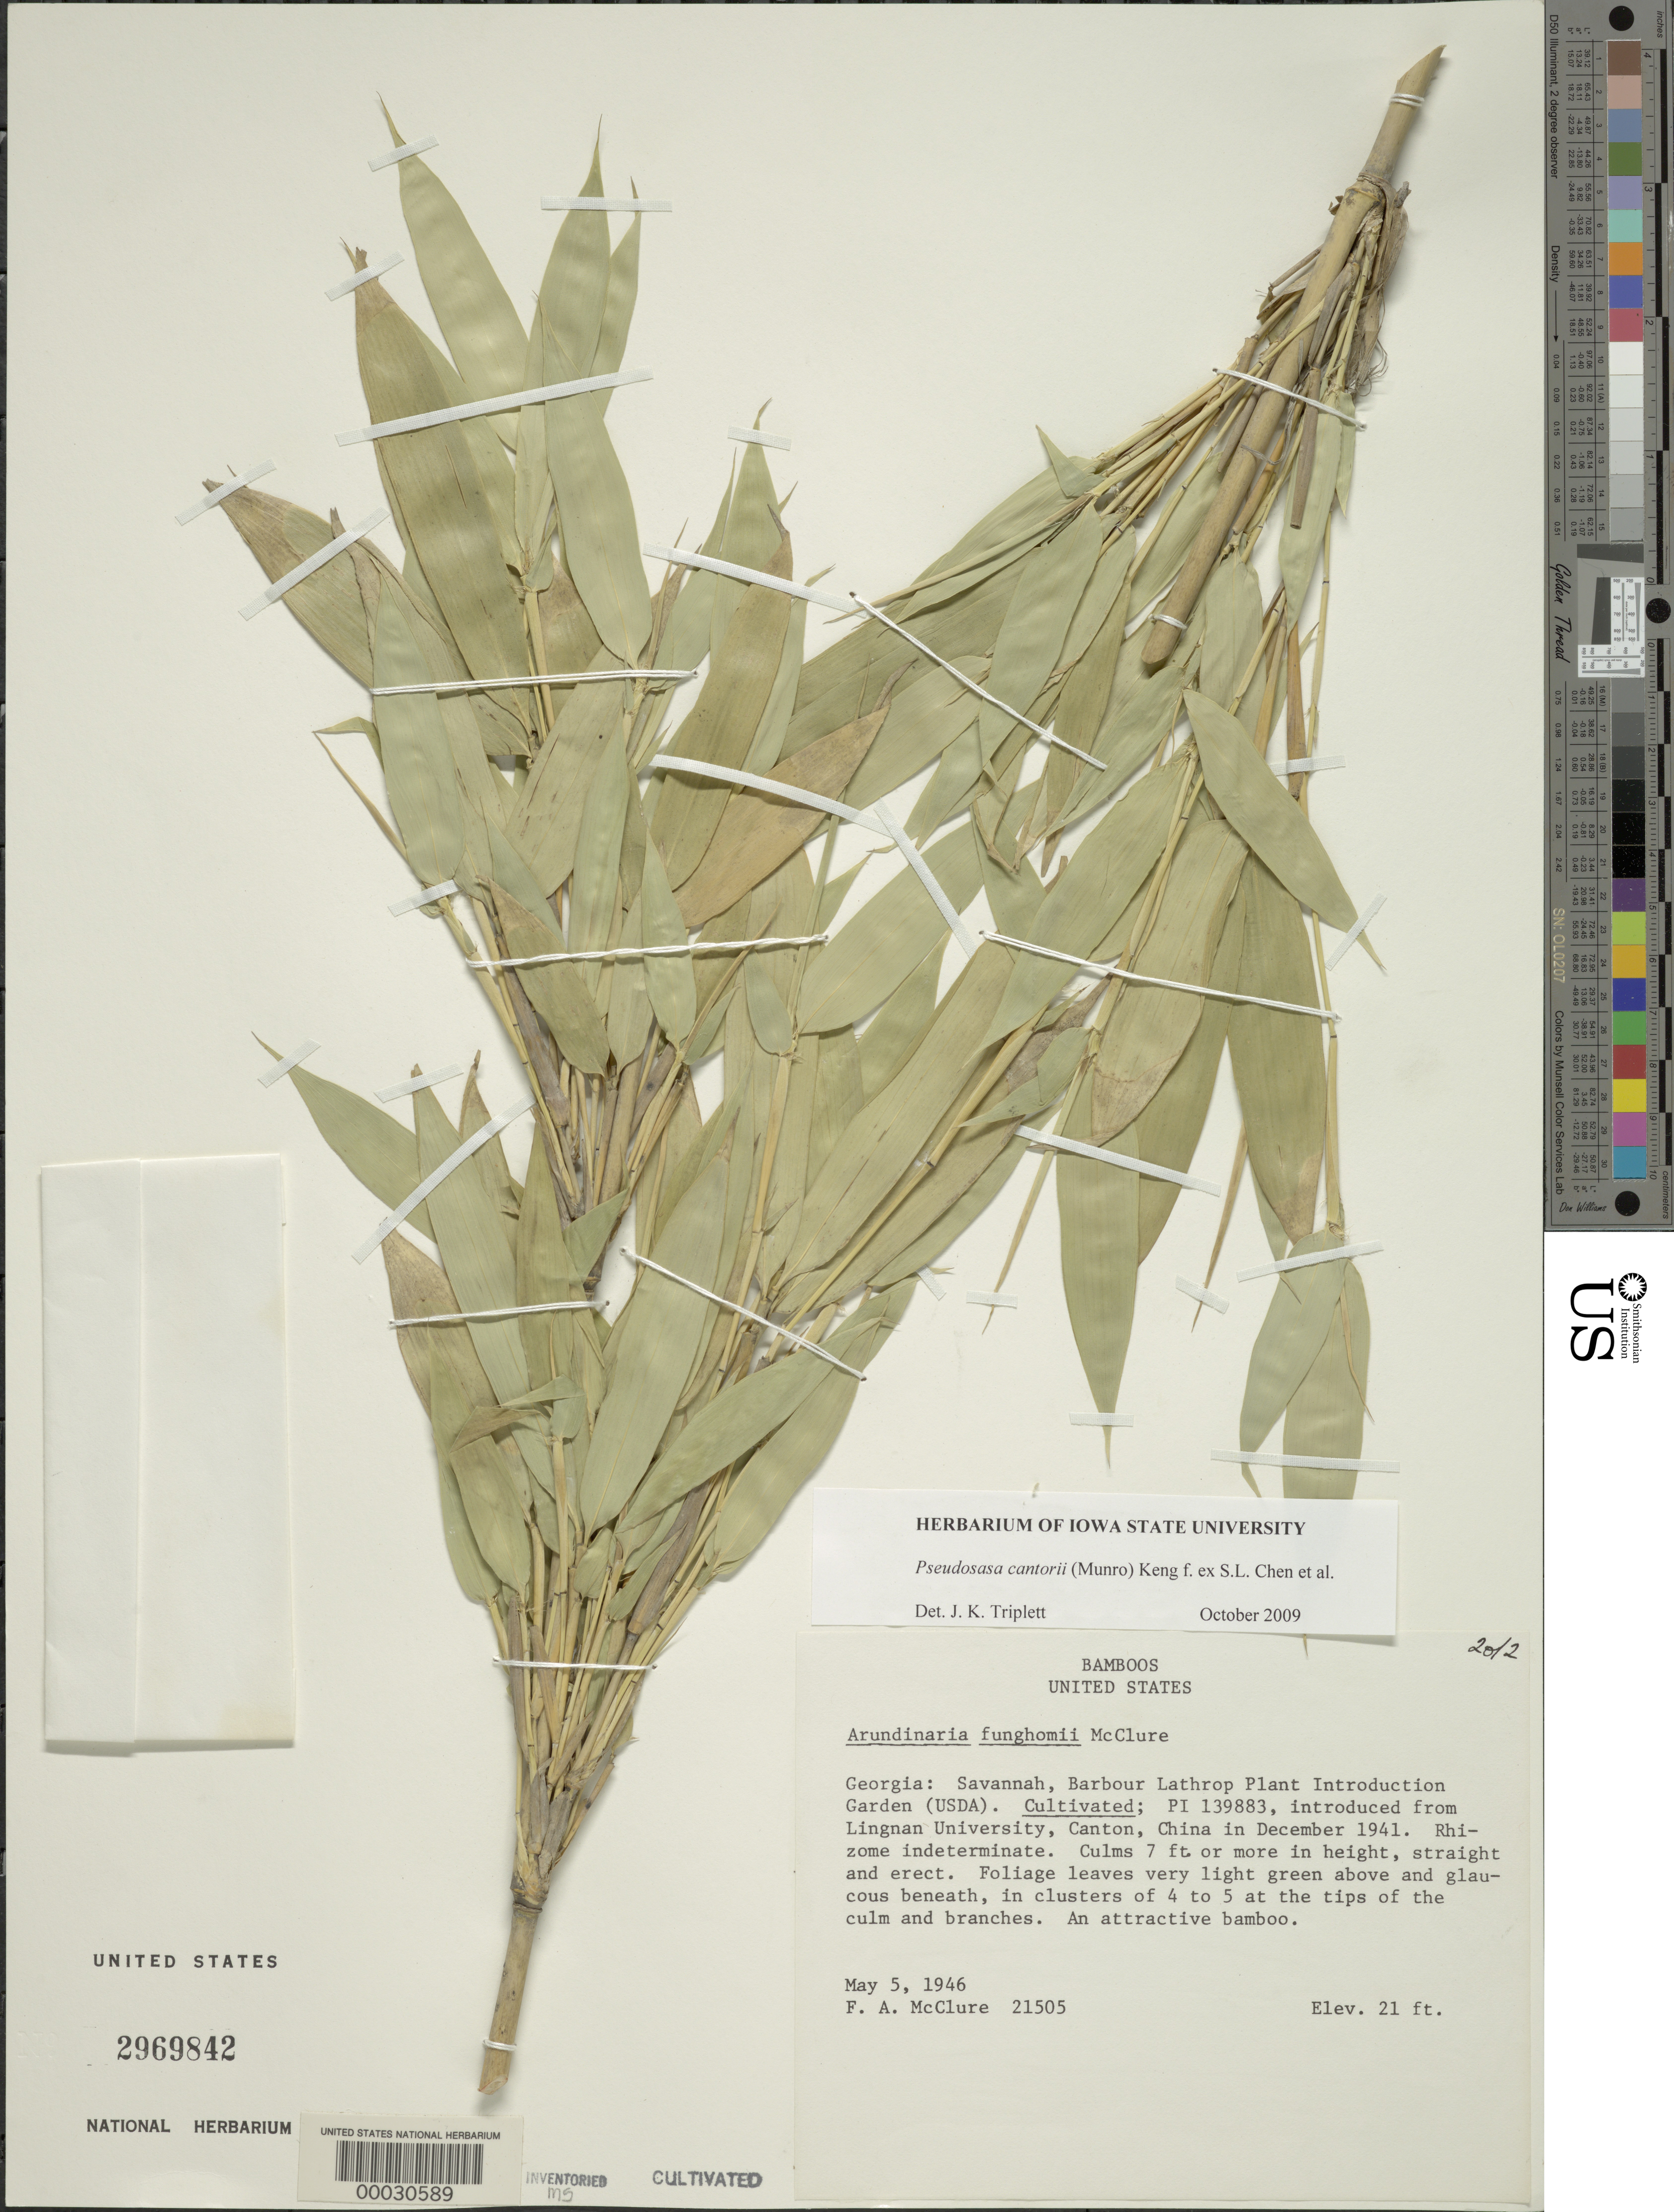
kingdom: Plantae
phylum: Tracheophyta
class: Liliopsida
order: Poales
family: Poaceae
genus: Pseudosasa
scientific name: Pseudosasa cantorii (Munro) Keng f. ex S.L. Chen et al.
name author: (Munro) Keng f. ex S.L. Chen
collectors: F. A. McClure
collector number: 21505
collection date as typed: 05 May 1946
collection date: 1946-05-05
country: United States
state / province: Georgia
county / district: Chatham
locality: Savannah, Barbour Lathrop Plant Introduction Garden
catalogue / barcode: US 2969841